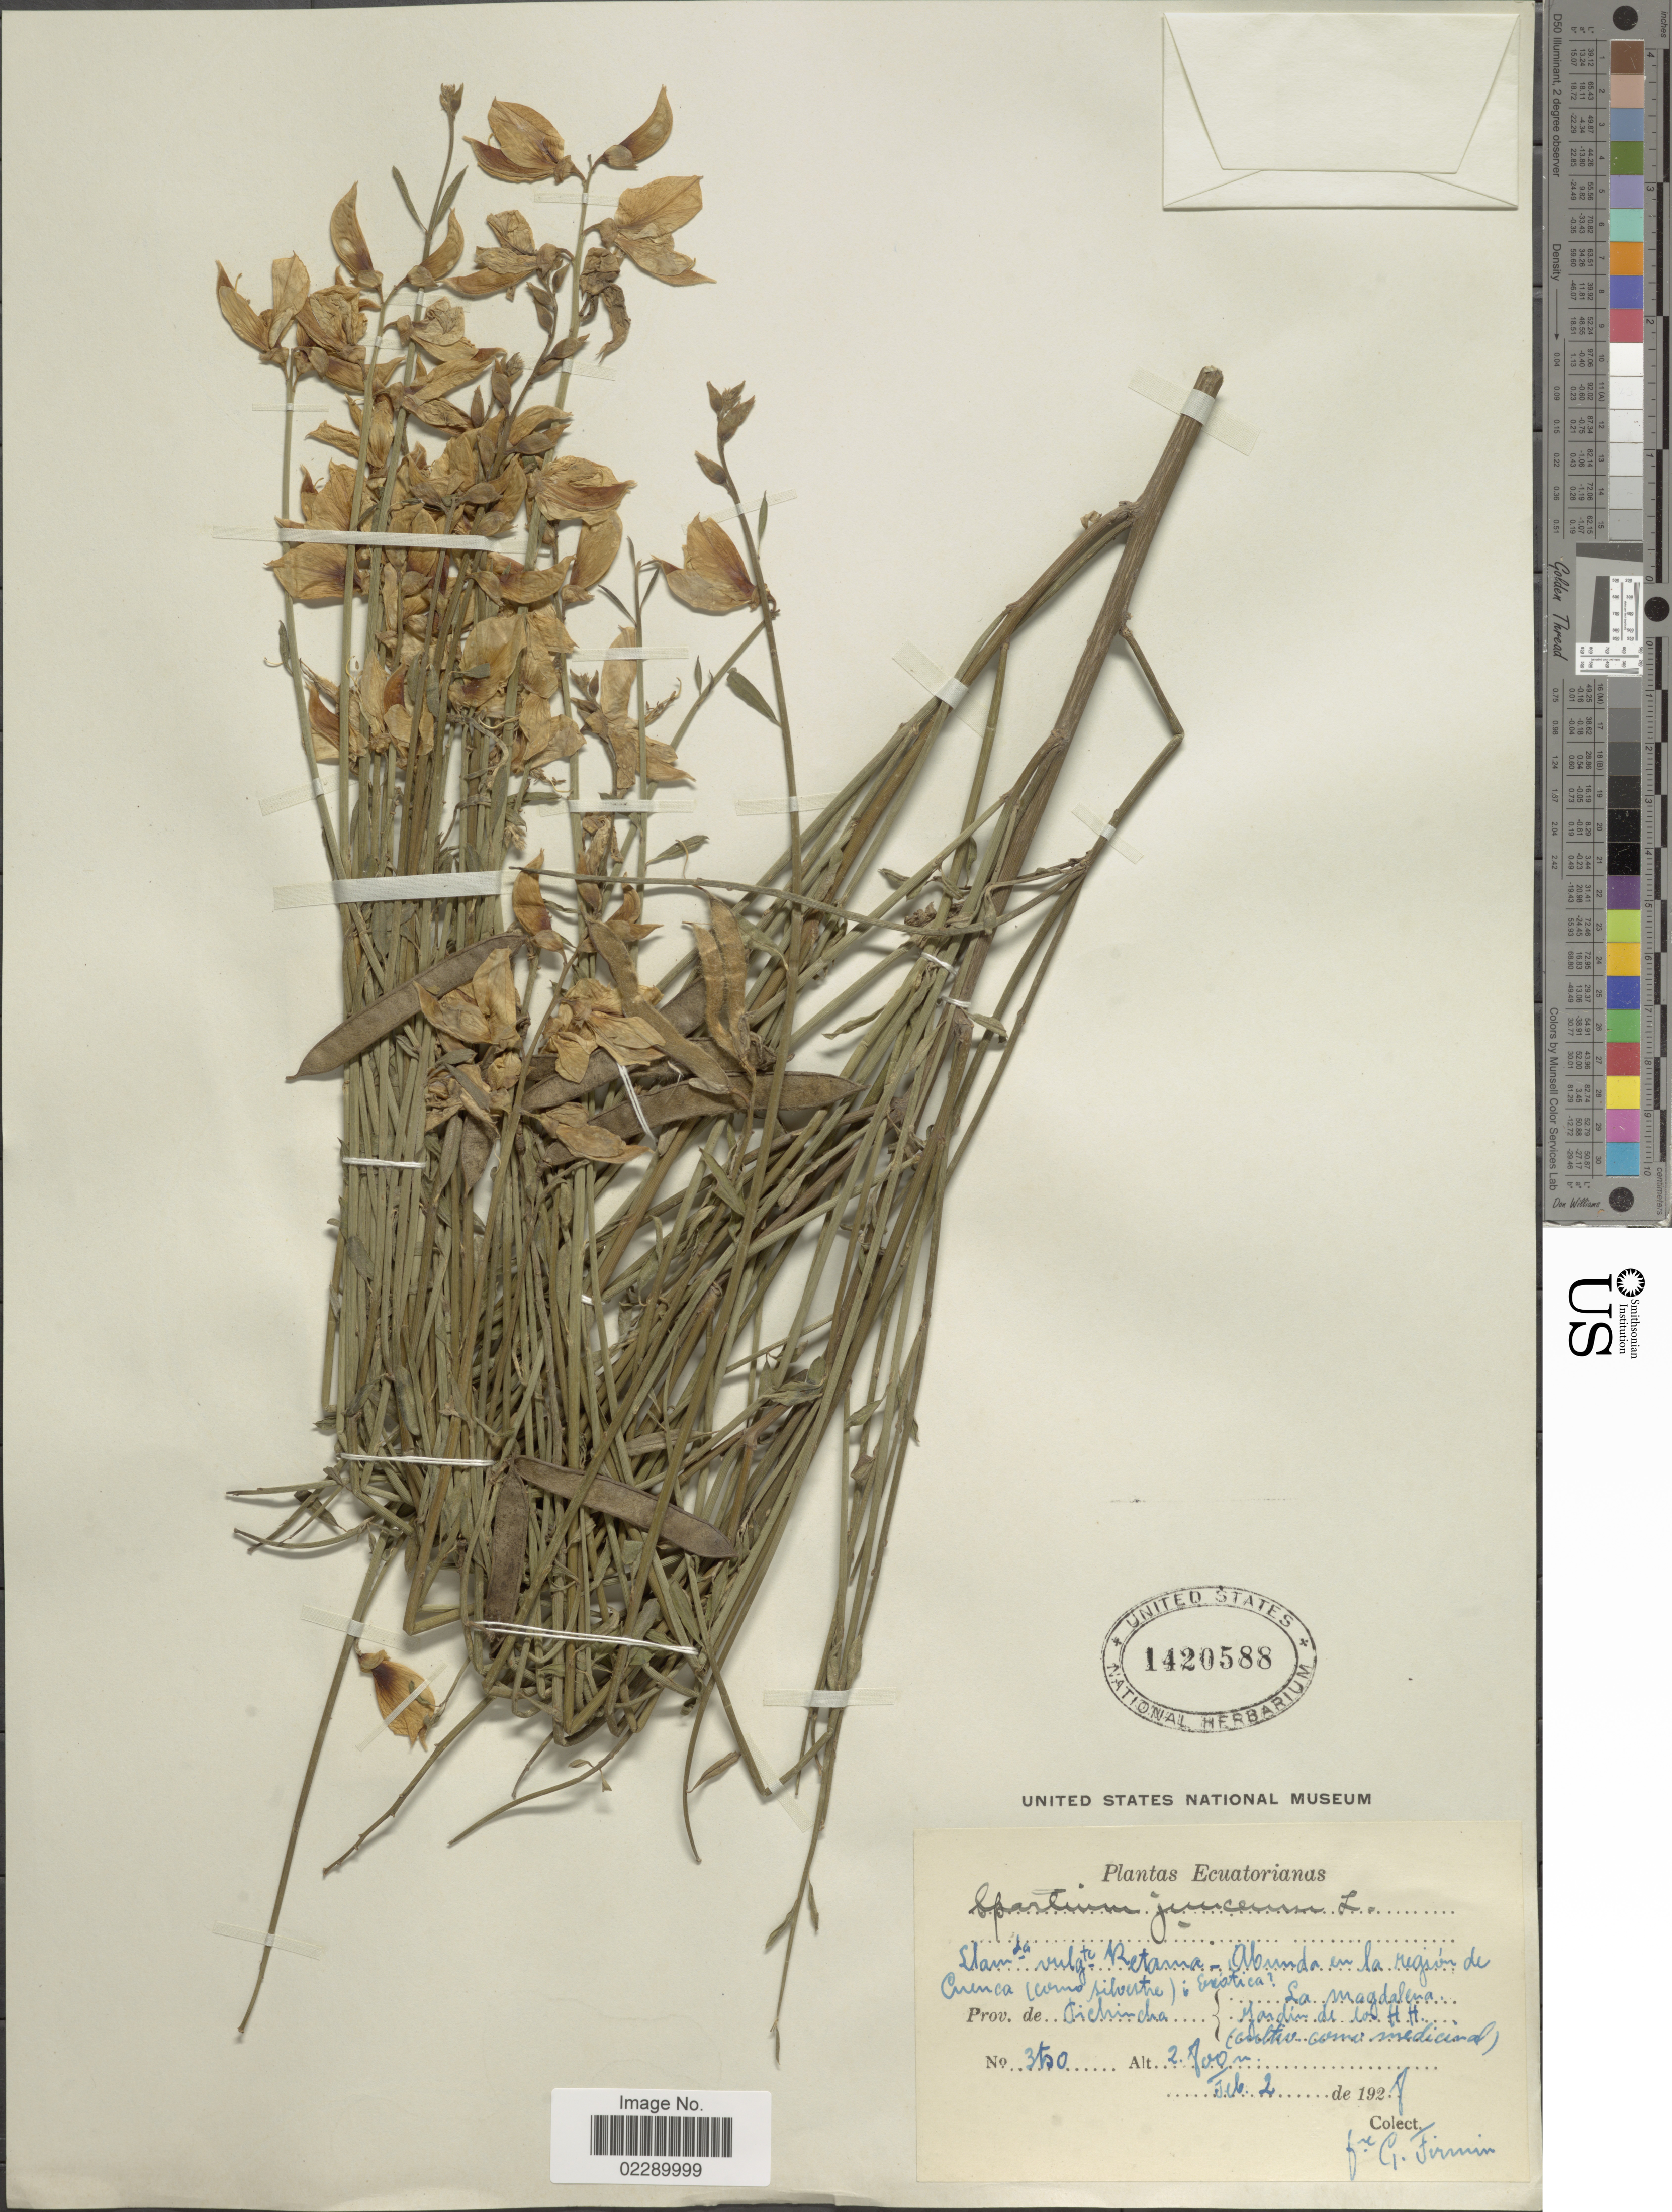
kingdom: Plantae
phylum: Tracheophyta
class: Magnoliopsida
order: Fabales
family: Fabaceae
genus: Spartium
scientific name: Spartium junceum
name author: L.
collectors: F. Firmin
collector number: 350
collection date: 1928-02-02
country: Ecuador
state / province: Pichincha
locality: Prov. de Pichincha. La Magdalena. Jardin de los H.H.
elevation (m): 2800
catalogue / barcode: US 1420588